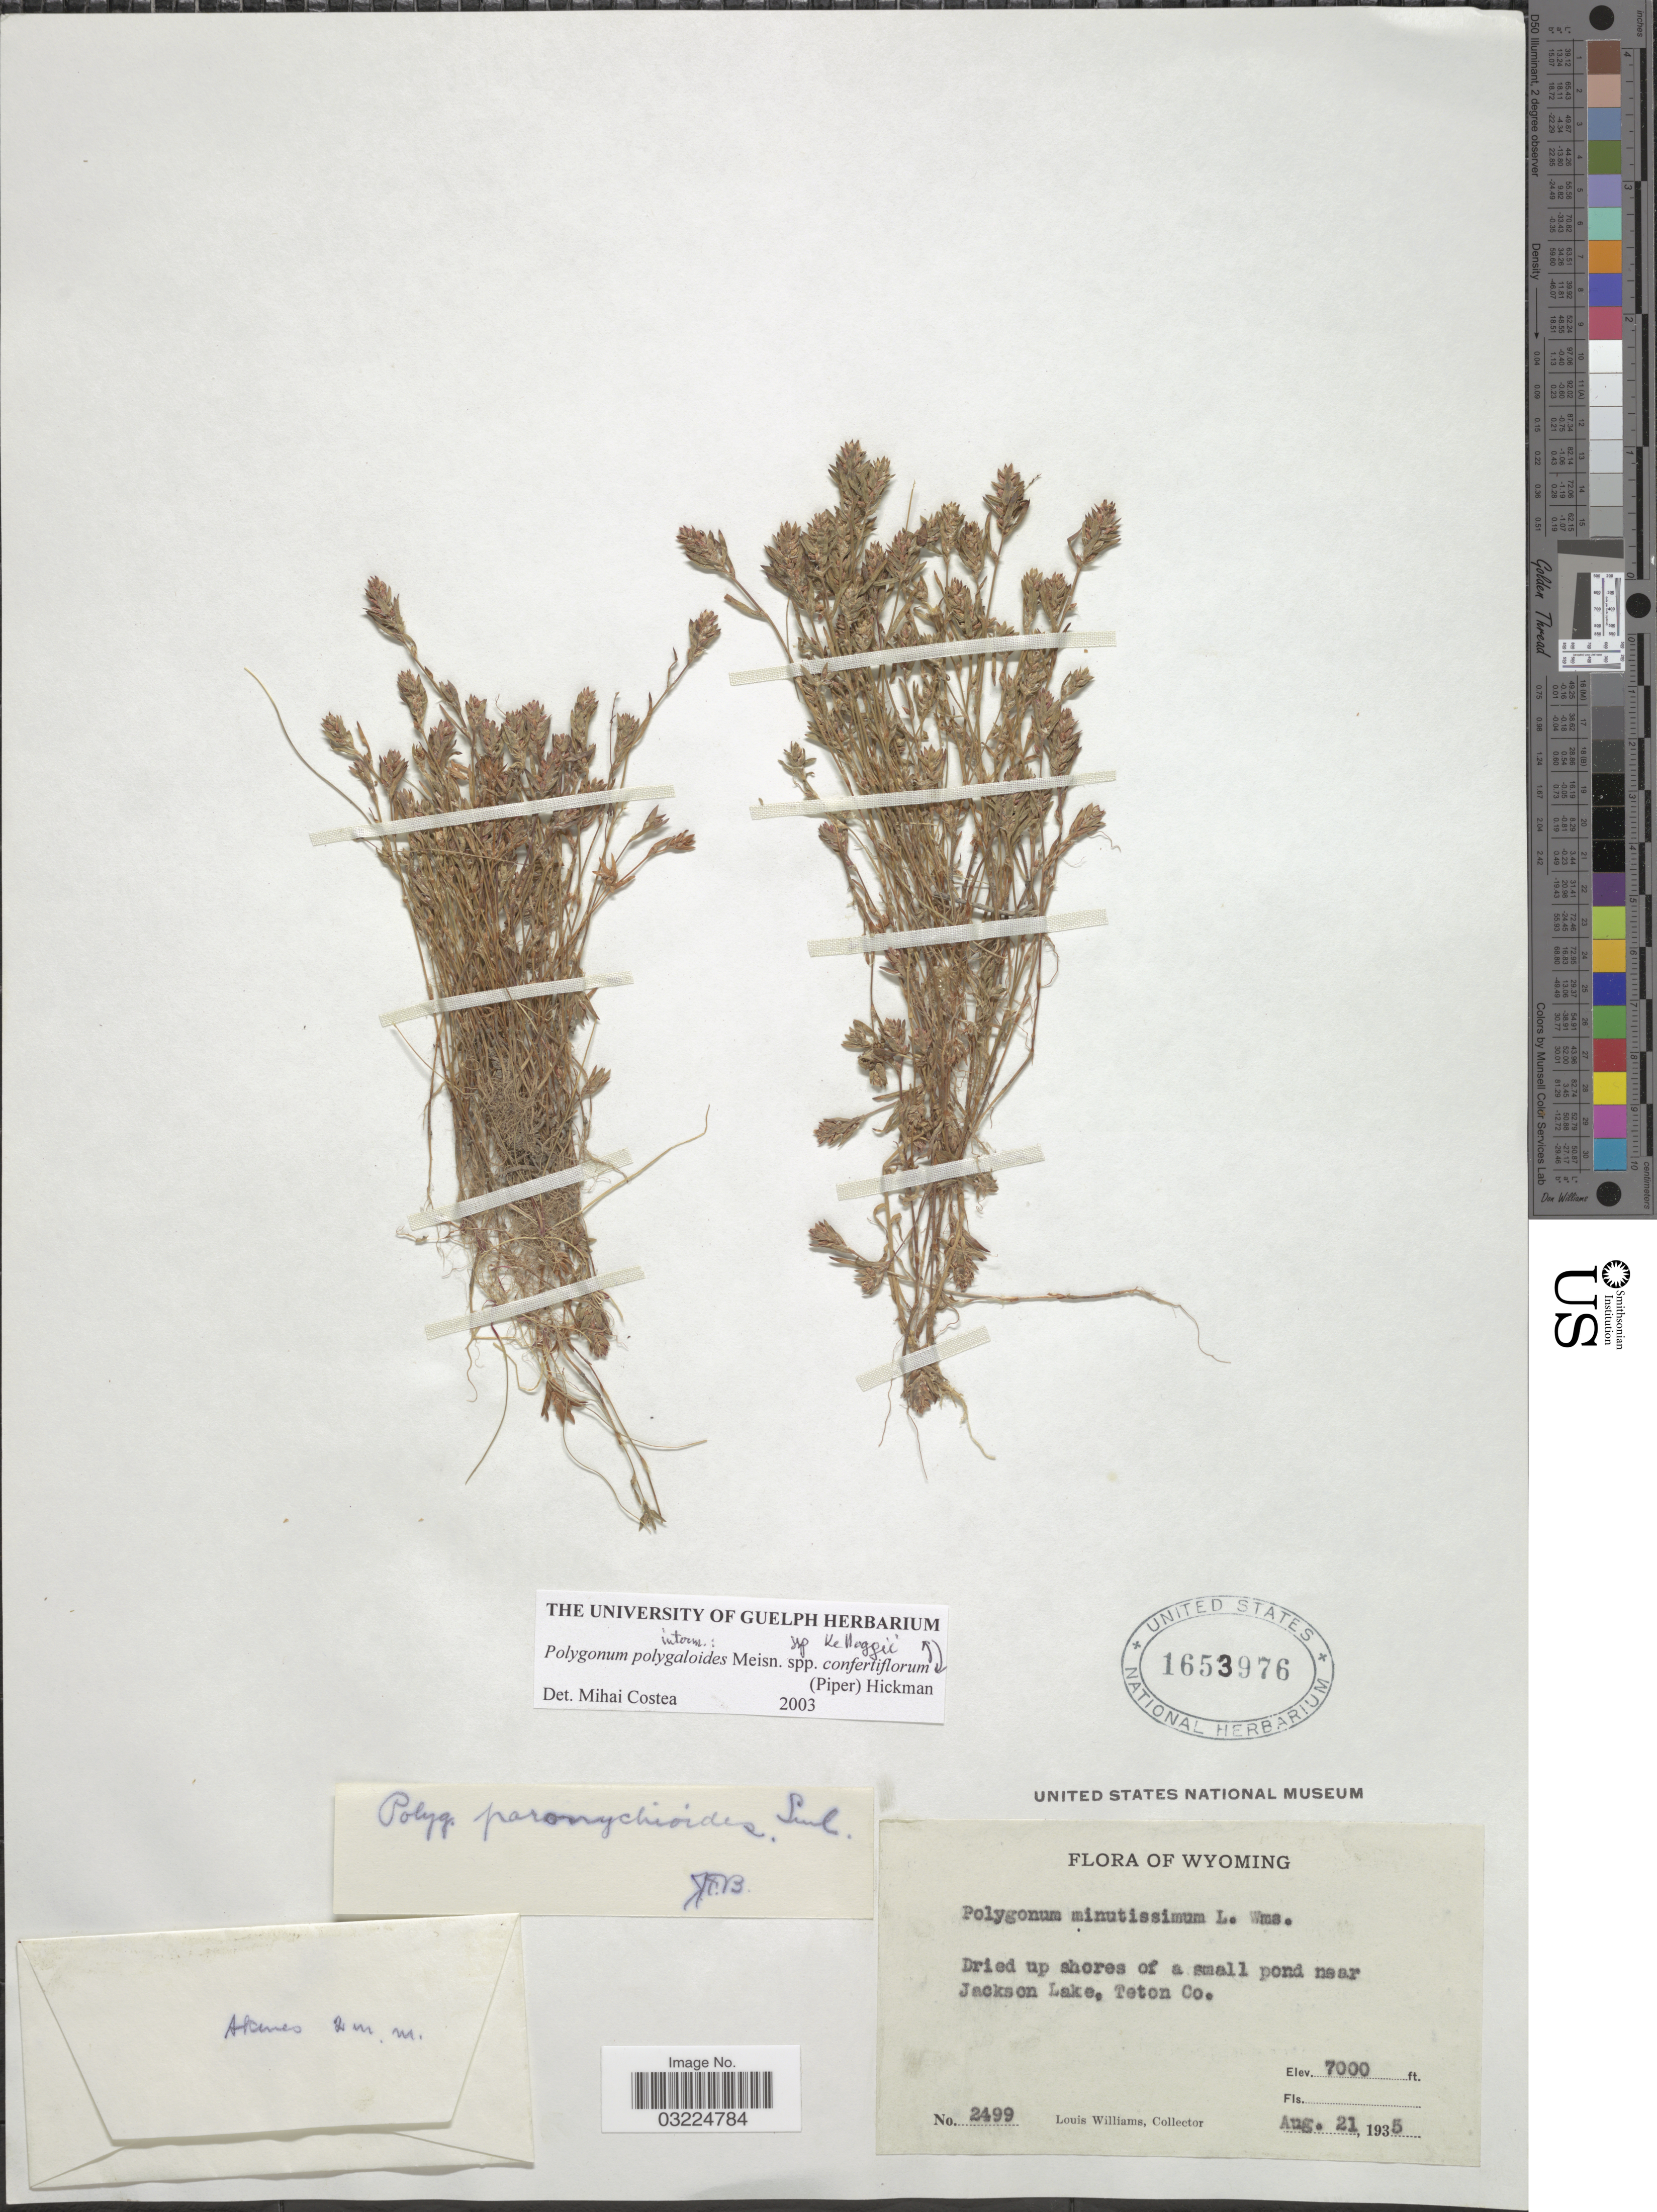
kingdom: Plantae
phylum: Tracheophyta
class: Magnoliopsida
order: Caryophyllales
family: Polygonaceae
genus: Polygonum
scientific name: Polygonum polygaloides subsp. confertiflorum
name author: (Nutt. ex Piper) Hickman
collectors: L. O. Williams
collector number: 2499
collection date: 1935-08-21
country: United States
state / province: Wyoming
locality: Dried up shores of a small pond near Jackson Lake, Teton Co.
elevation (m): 2134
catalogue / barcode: US 1653976